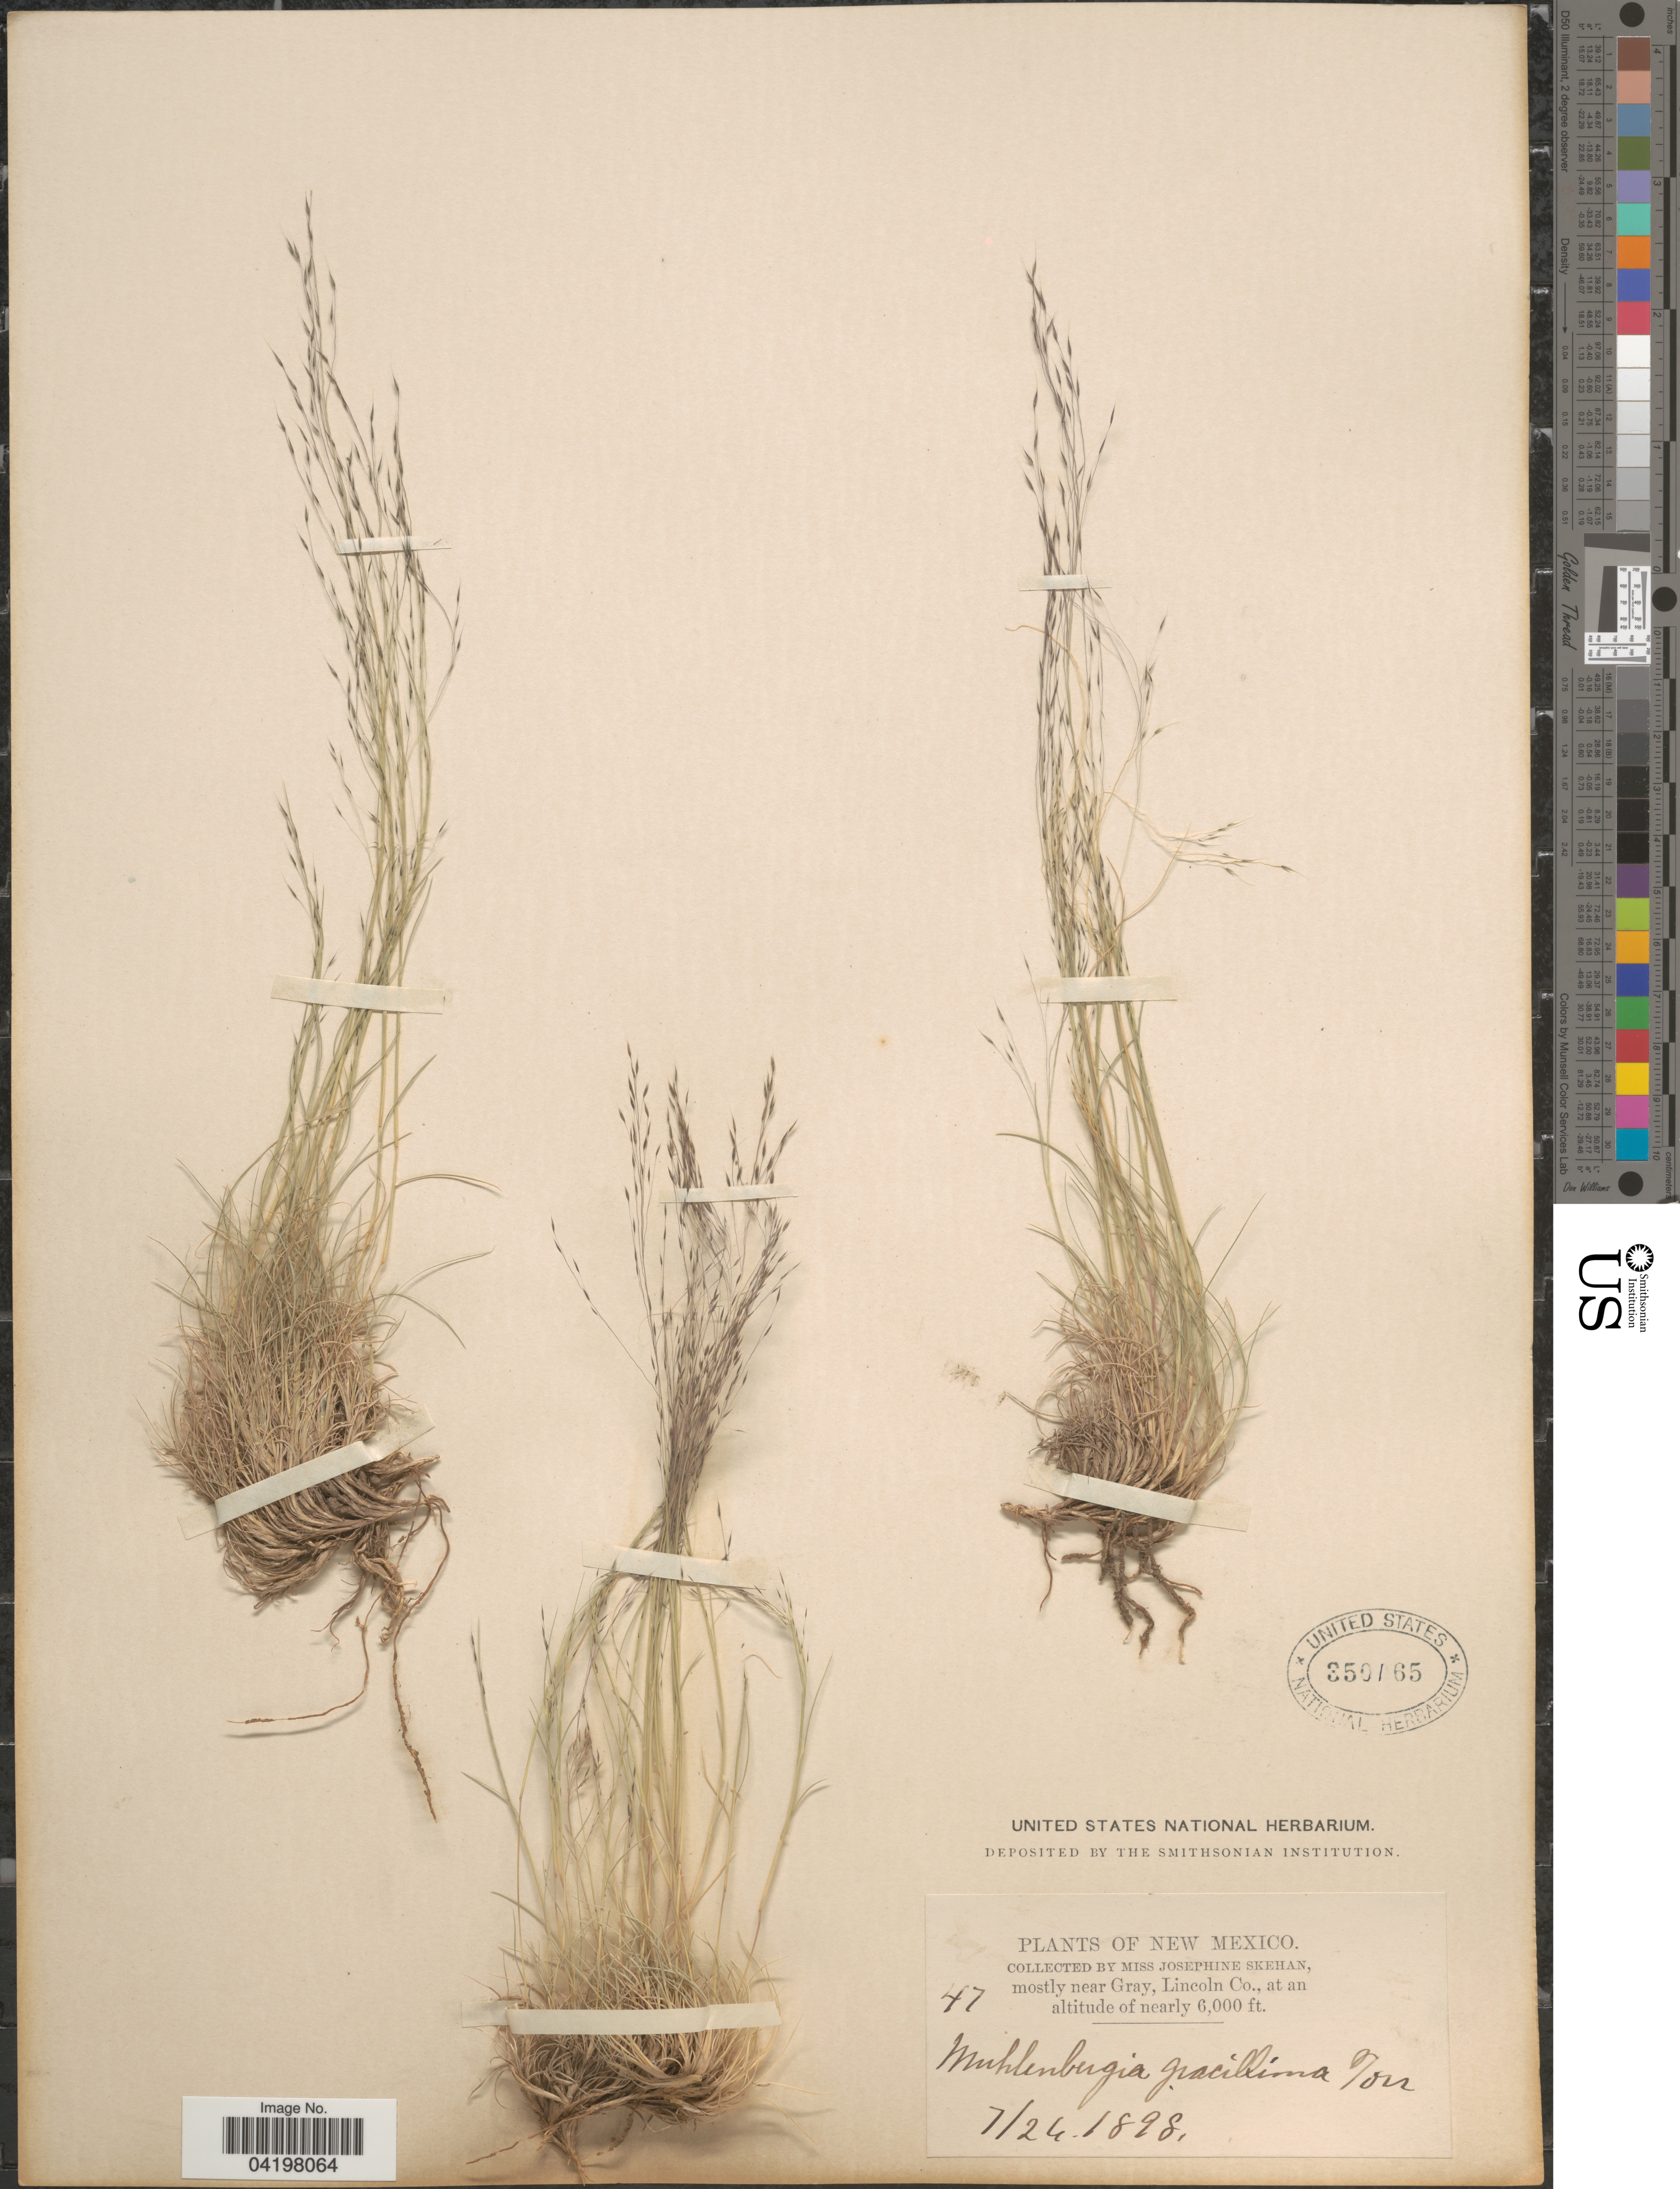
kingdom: Plantae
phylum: Tracheophyta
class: Liliopsida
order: Poales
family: Poaceae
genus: Muhlenbergia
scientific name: Muhlenbergia torreyi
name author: (Kunth) Hitchc. ex Bush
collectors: J. Skehan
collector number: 47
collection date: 1898-07-24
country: United States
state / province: New Mexico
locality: Mostly near Gray, Lincoln Co.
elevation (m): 1829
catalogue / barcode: US 350165